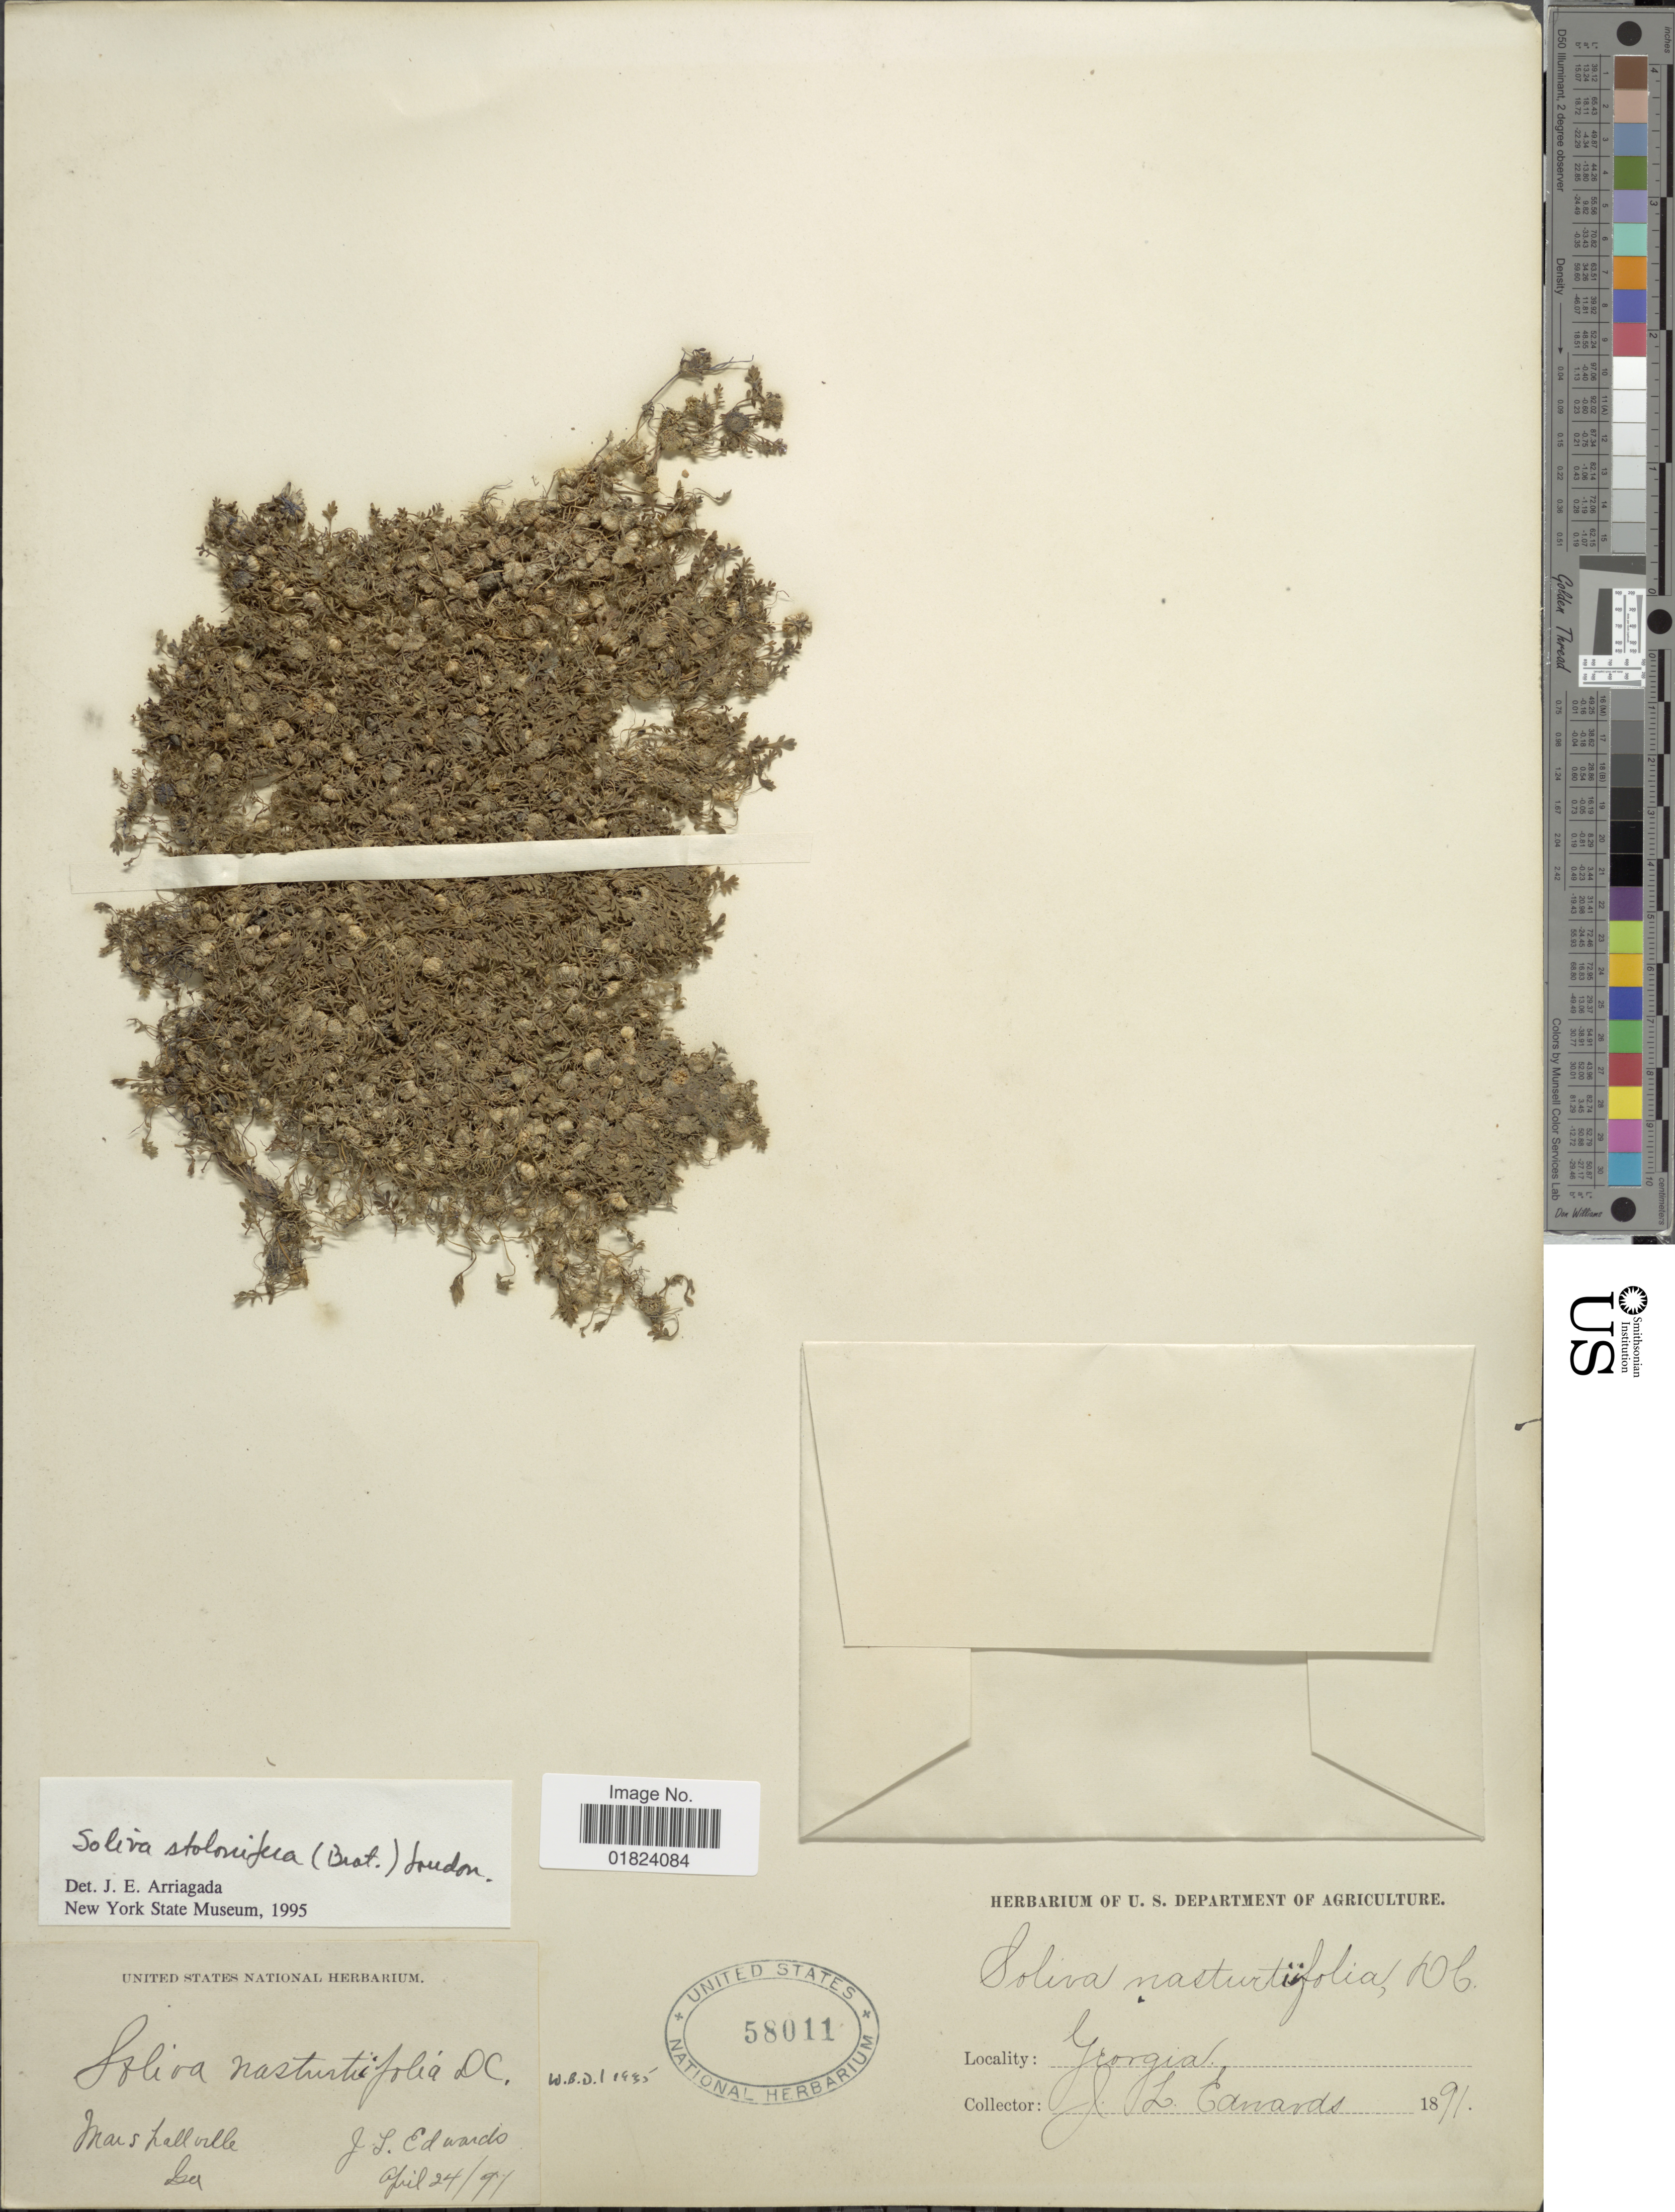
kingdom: Plantae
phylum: Tracheophyta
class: Magnoliopsida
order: Asterales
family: Asteraceae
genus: Soliva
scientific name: Soliva stolonifera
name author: (Brot.) Loudon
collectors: J. Edwards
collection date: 1891-04-24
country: United States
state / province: Georgia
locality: Marshallville.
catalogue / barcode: US 58011